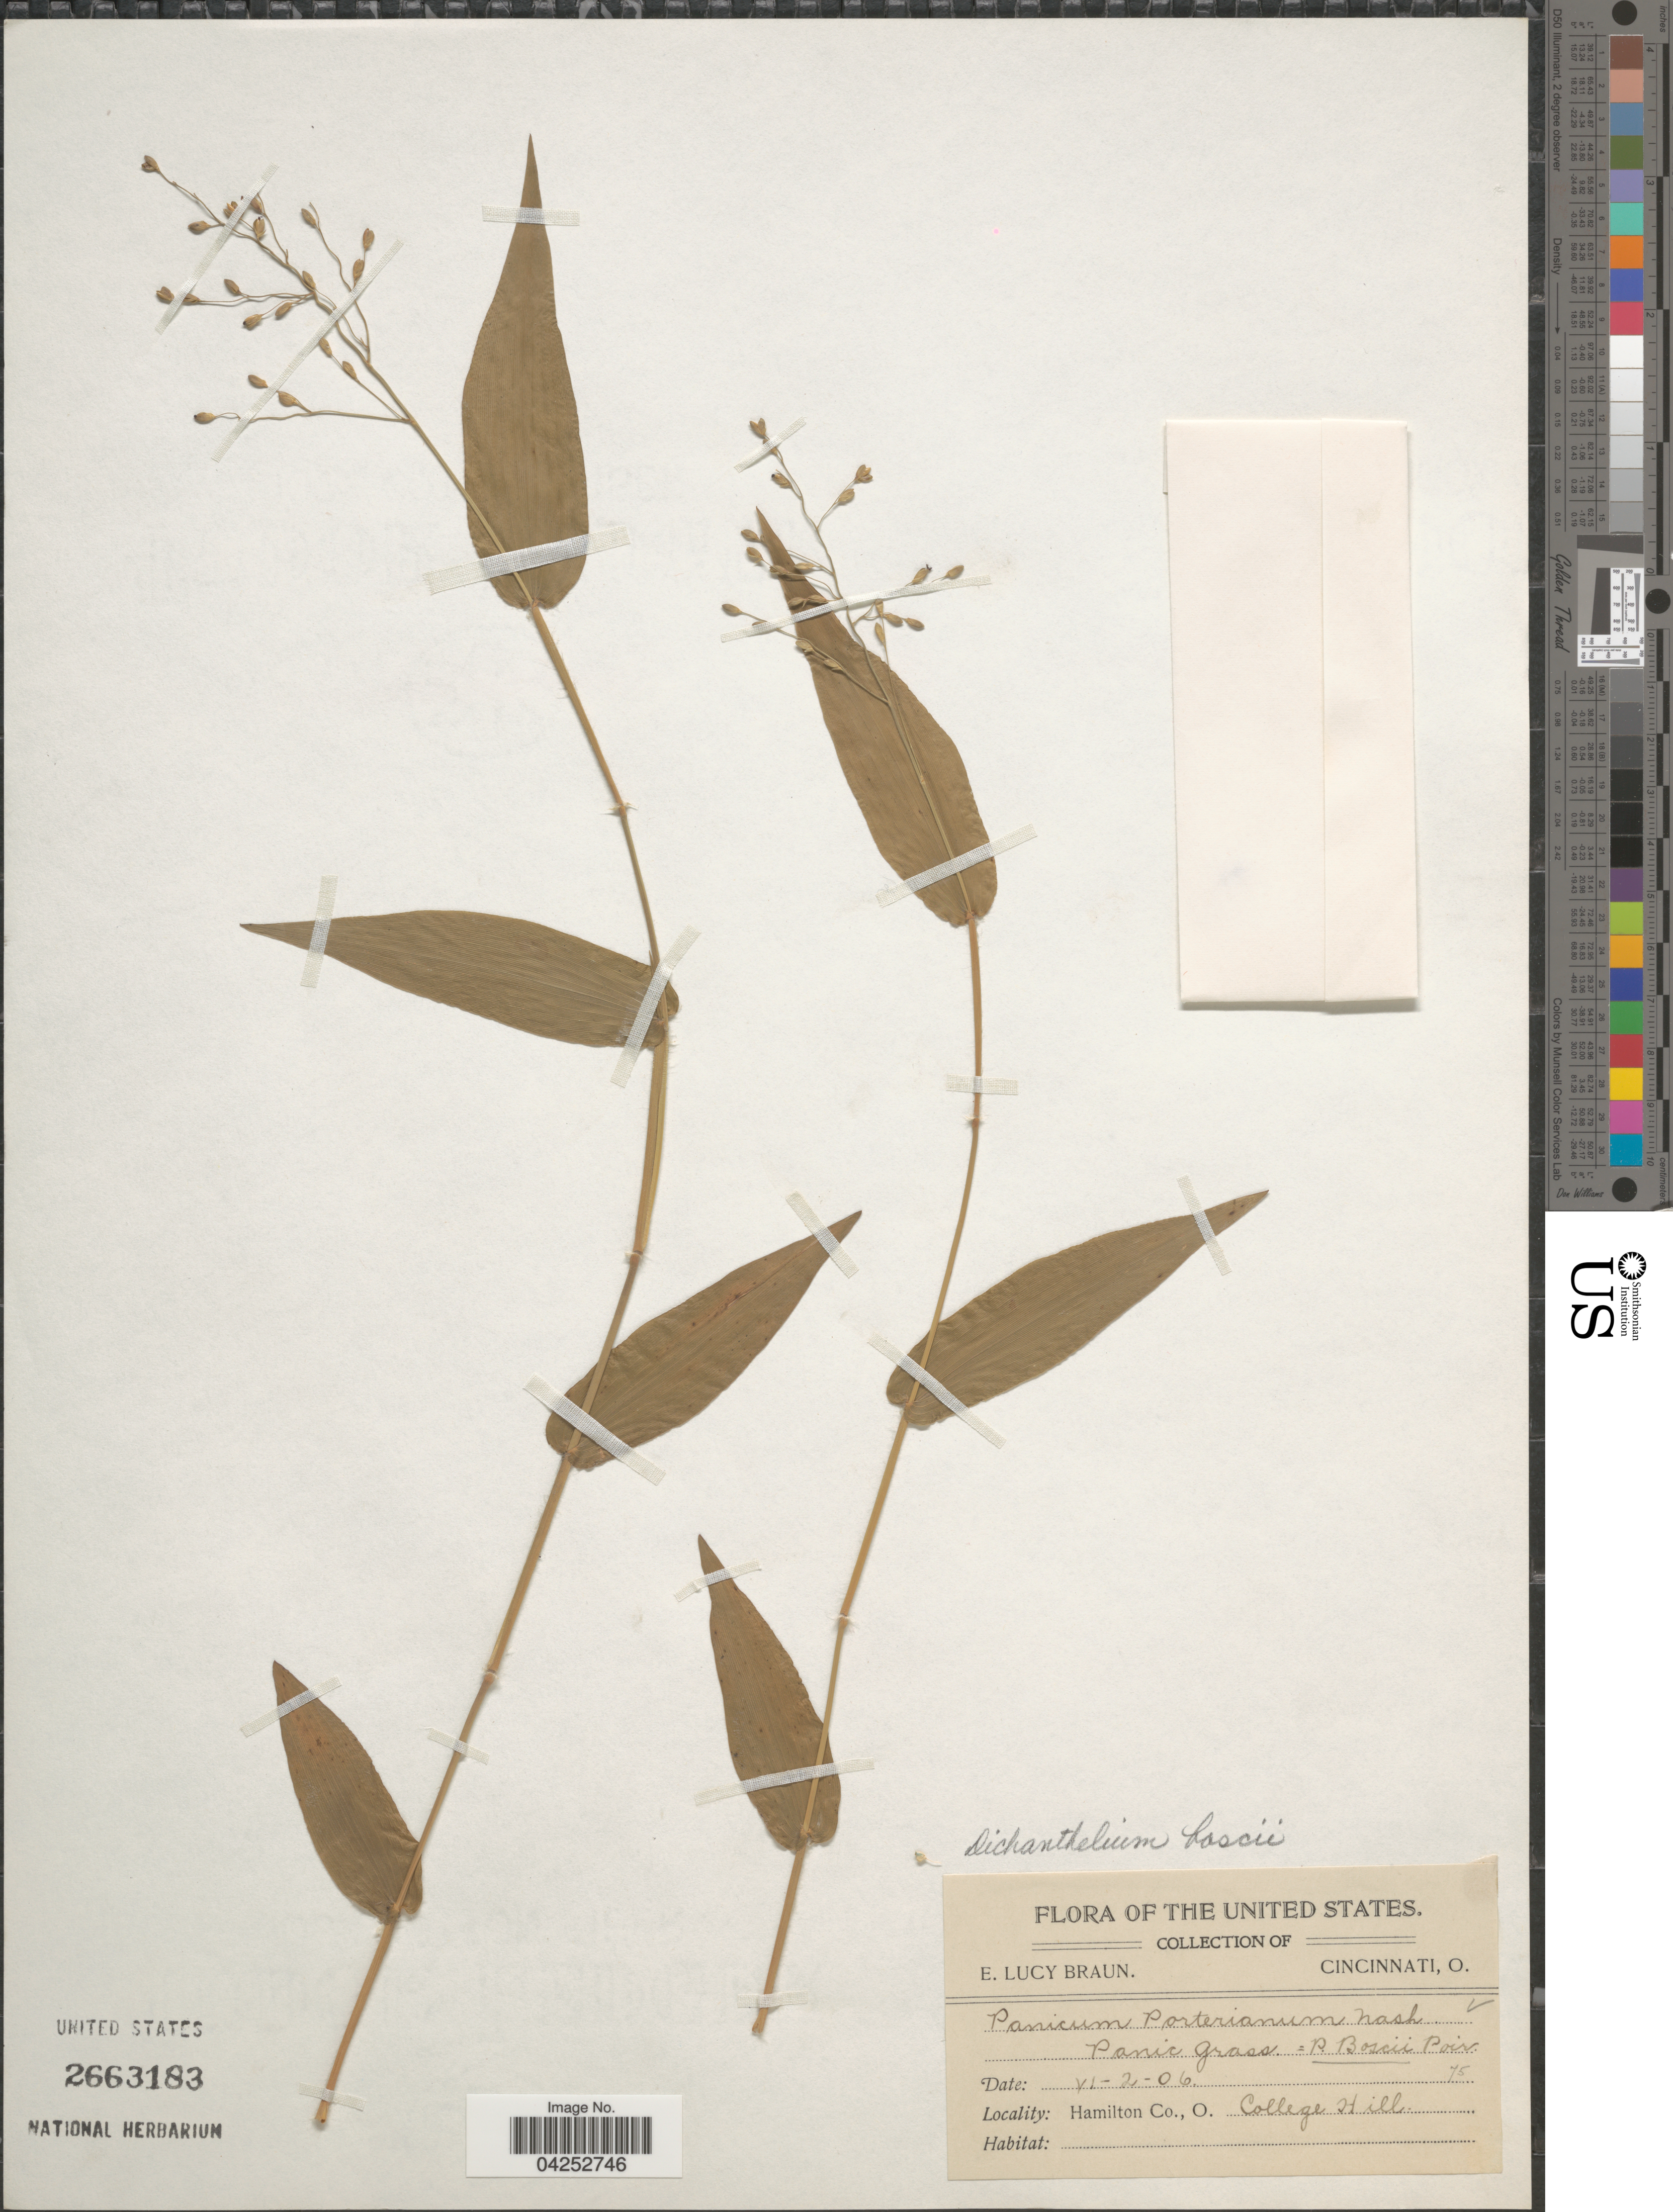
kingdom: Plantae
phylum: Tracheophyta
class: Liliopsida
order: Poales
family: Poaceae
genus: Dichanthelium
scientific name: Dichanthelium boscii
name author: (Poir.) Gould & C.A. Clark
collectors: E. L. Braun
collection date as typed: Transcribed d/m/y: 2/6/6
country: United States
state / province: Ohio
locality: Hamilton Co. College Hill.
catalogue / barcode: US 2663183